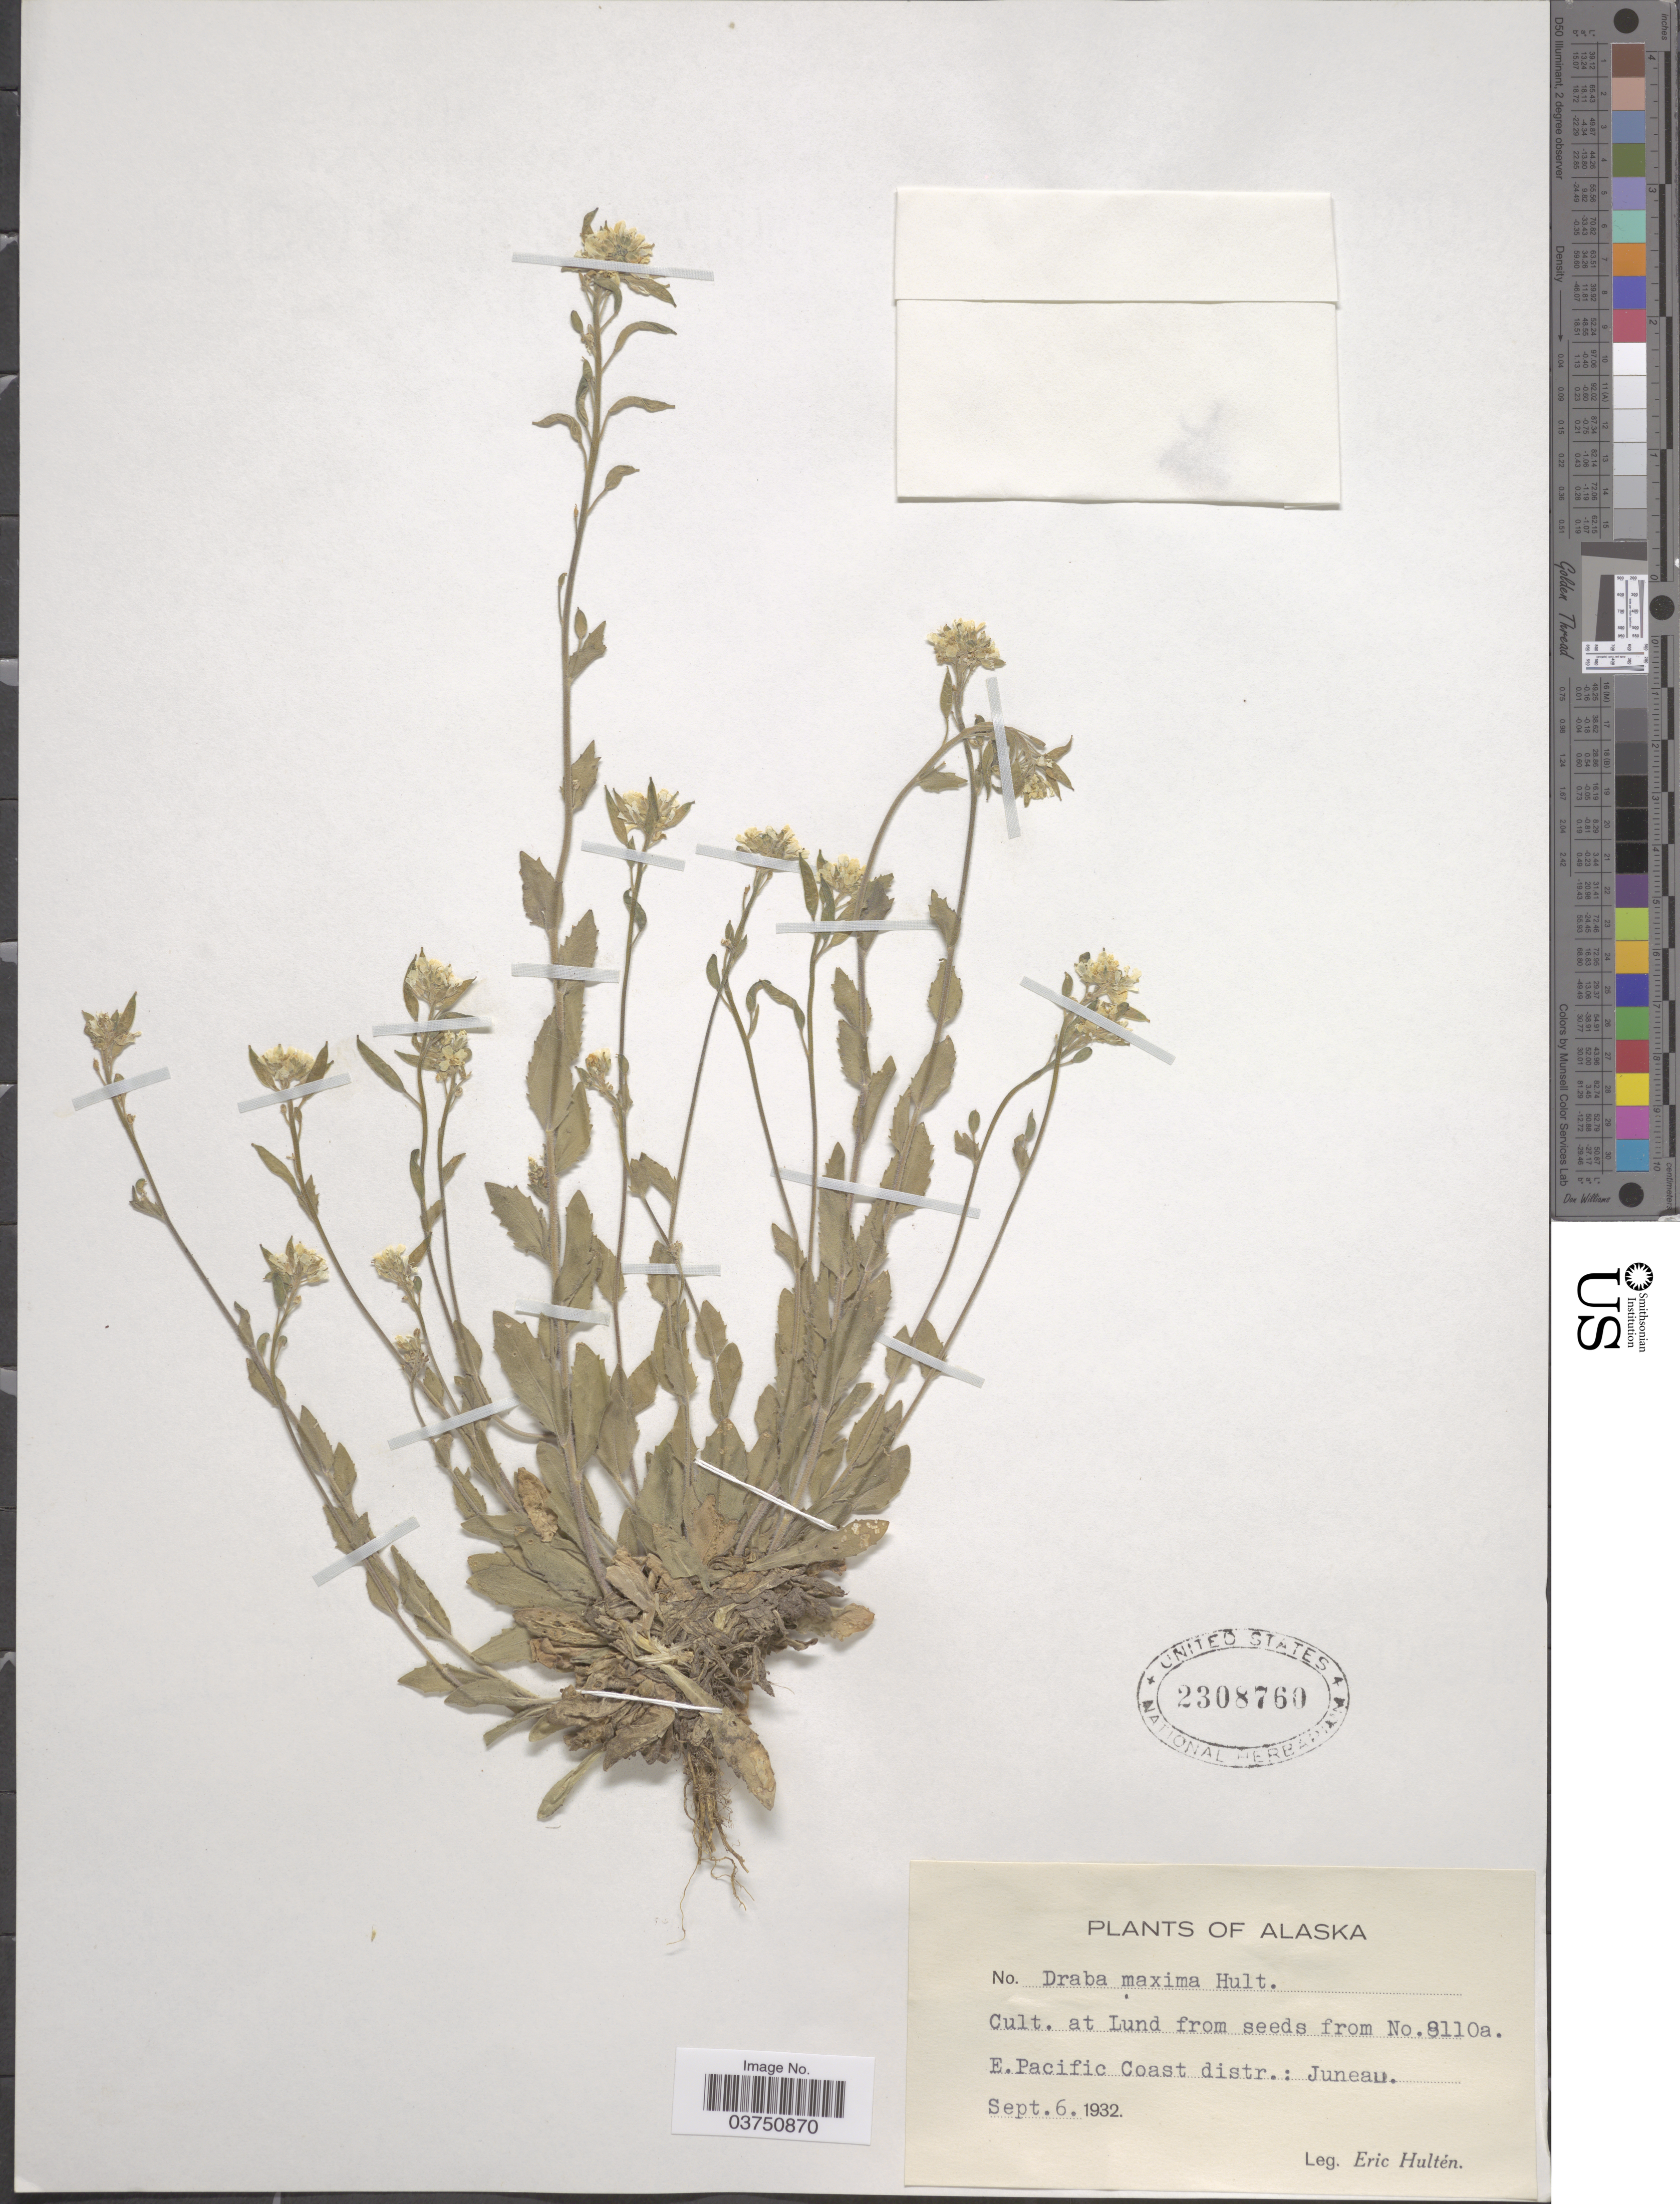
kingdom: Plantae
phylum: Tracheophyta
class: Magnoliopsida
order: Brassicales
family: Brassicaceae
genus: Draba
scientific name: Draba borealis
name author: DC.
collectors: E. G. Hultén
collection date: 1932-09-06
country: United States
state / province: Alaska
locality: Cult. at Lund. E. Pacific Coast distr.: Juneau.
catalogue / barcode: US 2308760